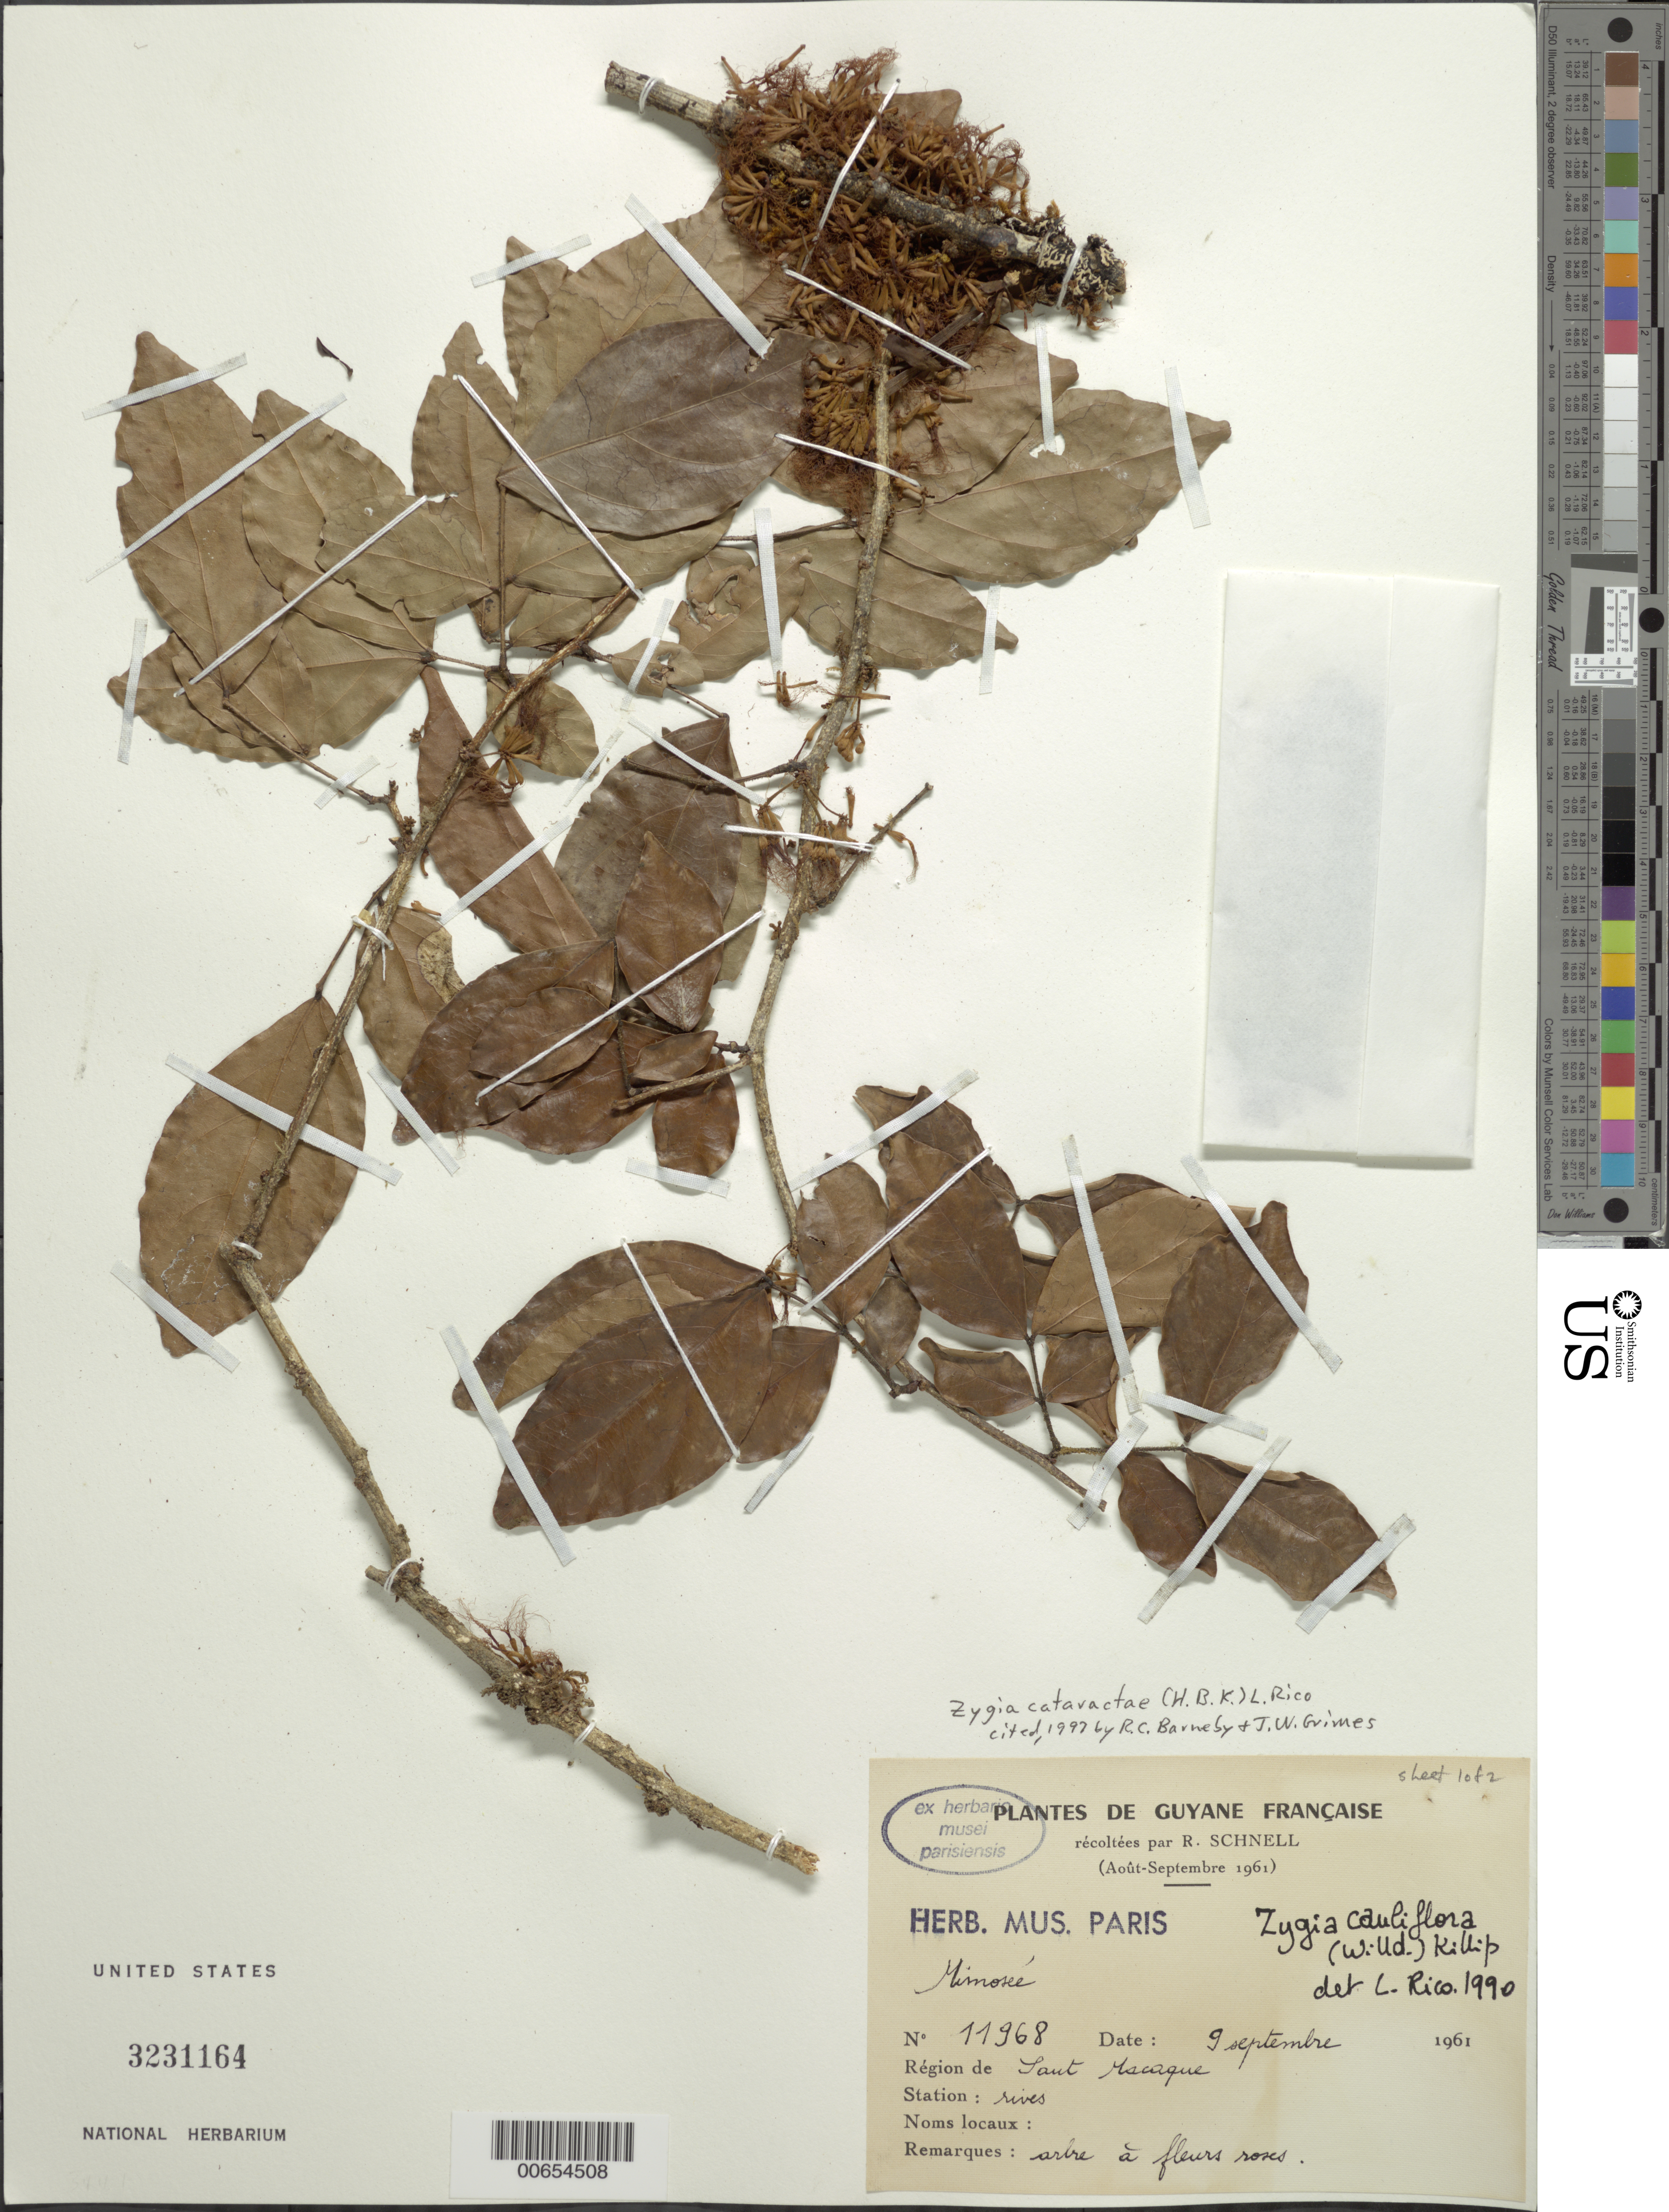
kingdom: Plantae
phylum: Tracheophyta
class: Magnoliopsida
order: Fabales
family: Fabaceae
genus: Zygia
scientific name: Zygia cataractae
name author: (Kunth) L. Rico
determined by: Barneby, R. C.; Grimes, J. W.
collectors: R. A. Schnell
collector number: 11968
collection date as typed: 9-Sep-61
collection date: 1961-09-09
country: French Guiana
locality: Saut Macaque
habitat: Riverbanks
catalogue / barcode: US 3231164